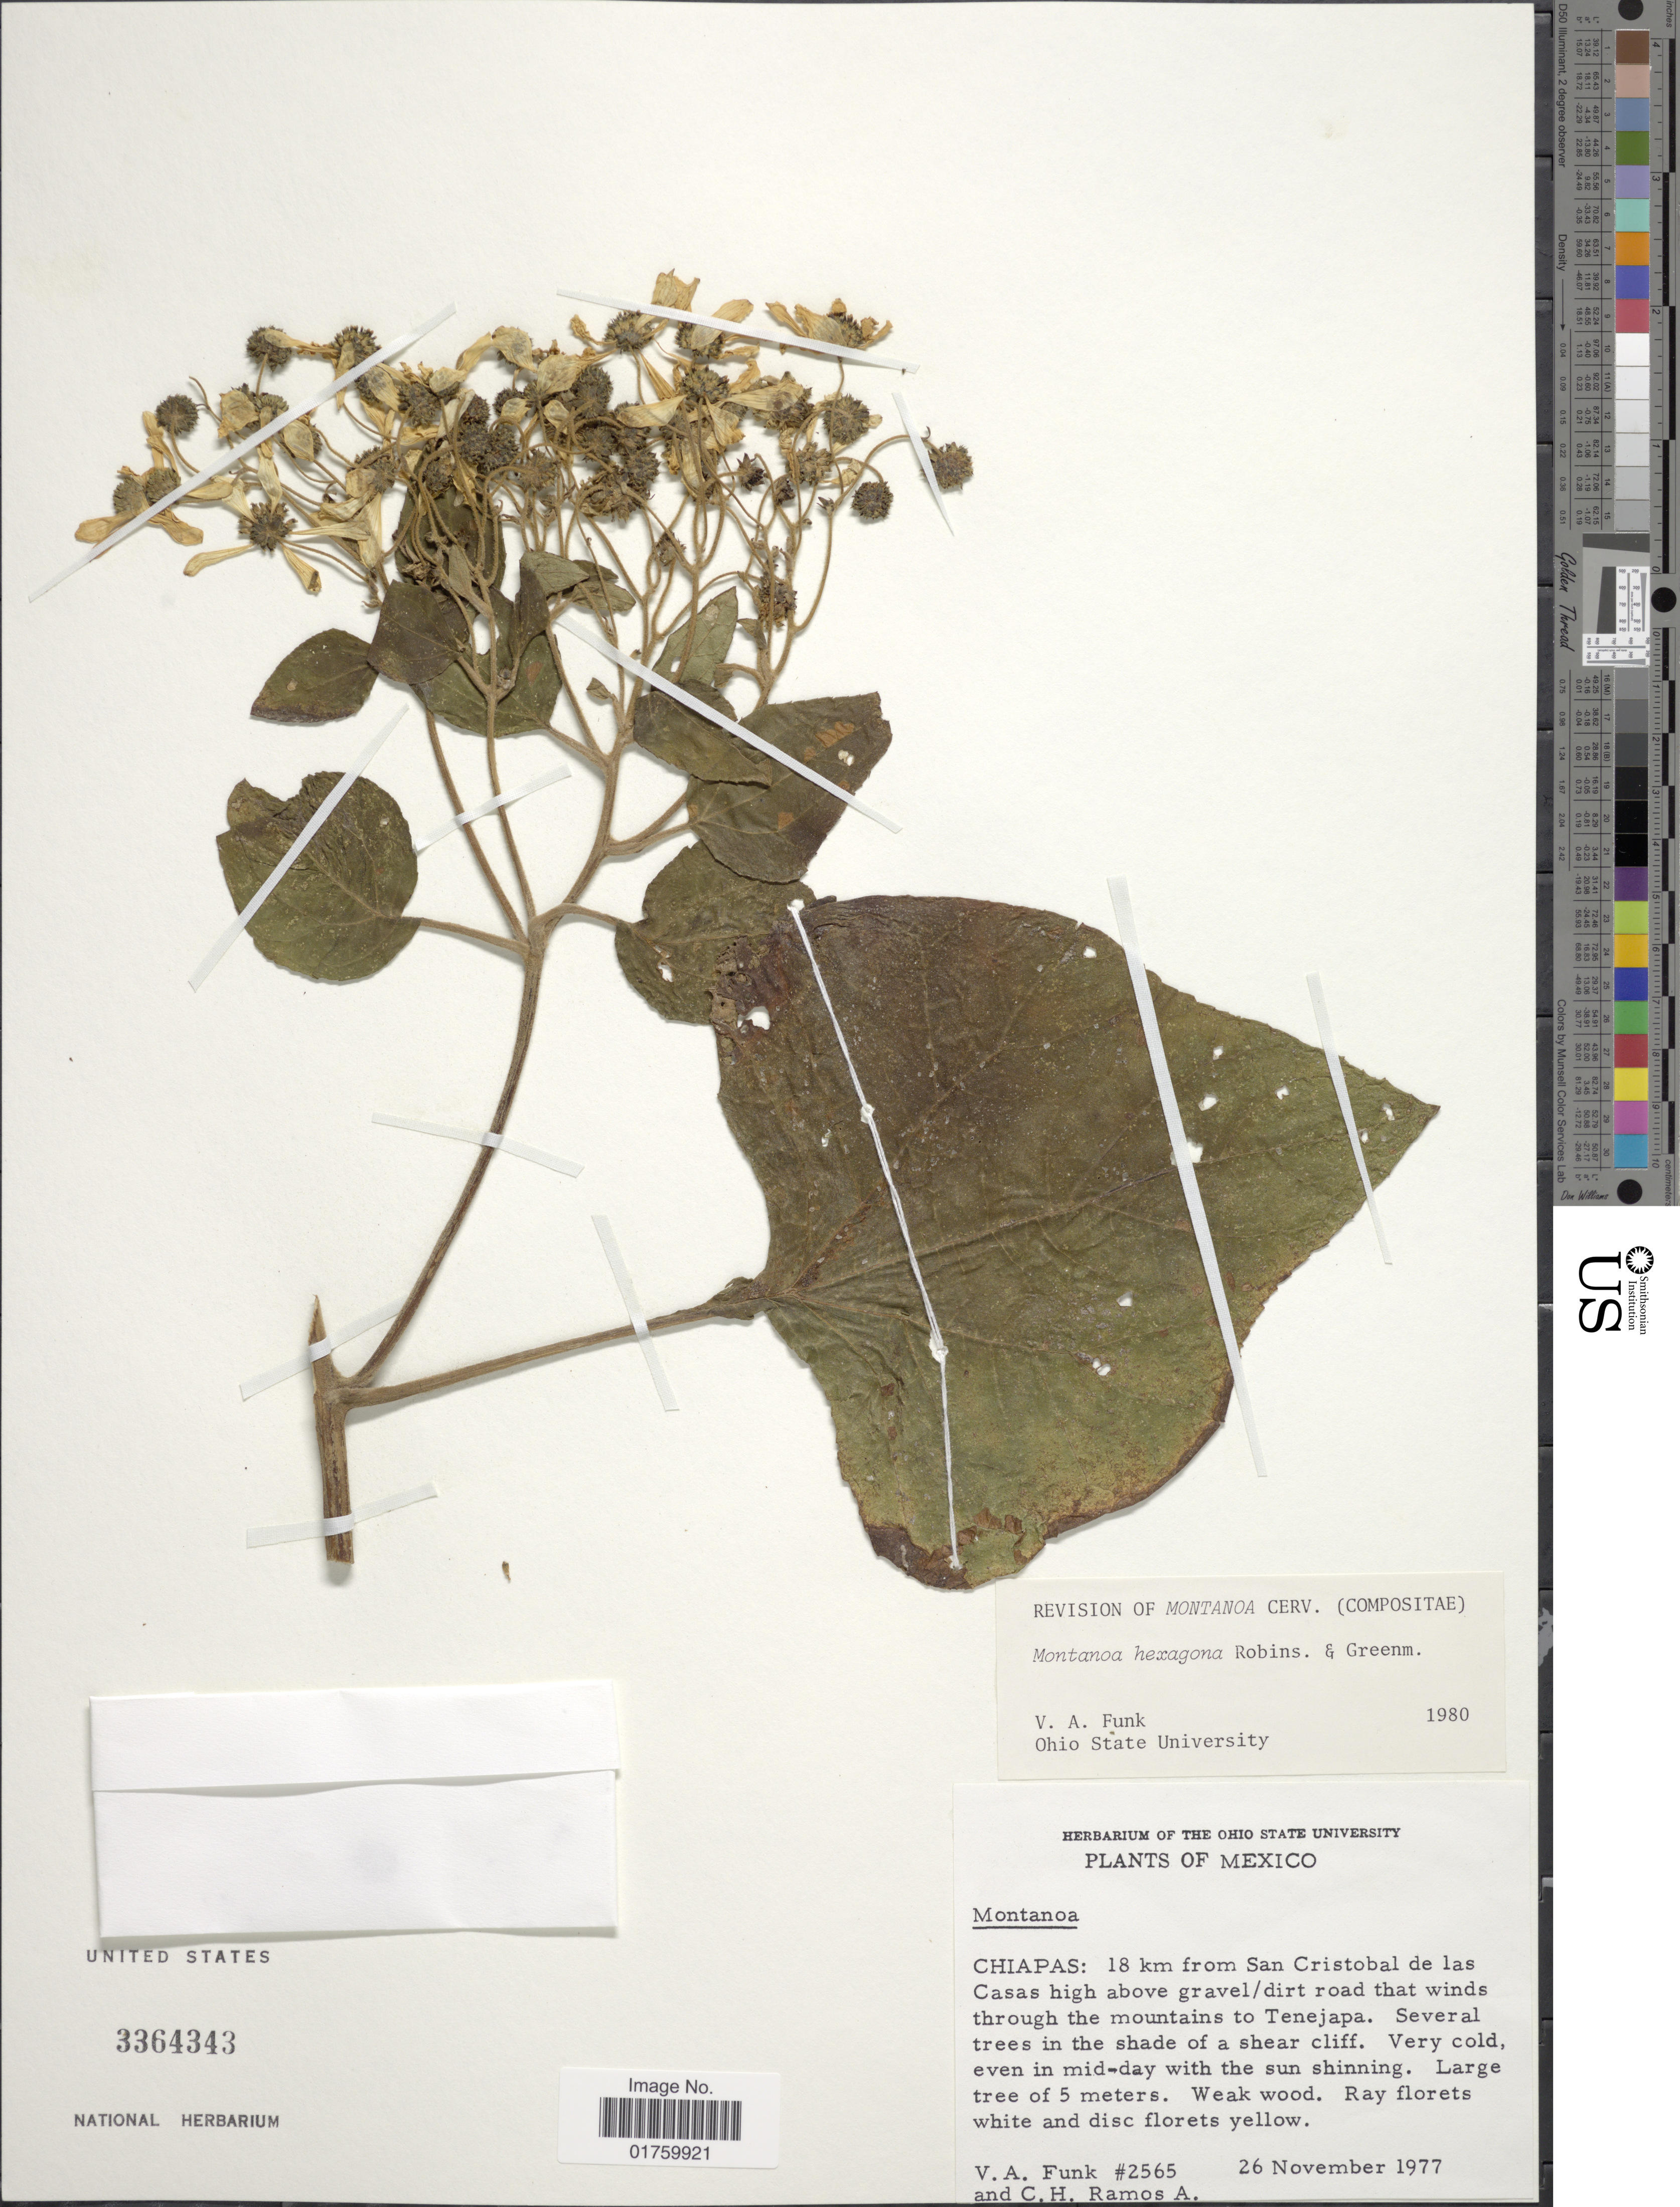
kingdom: Plantae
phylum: Tracheophyta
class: Magnoliopsida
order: Asterales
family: Asteraceae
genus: Montanoa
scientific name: Montanoa hexagona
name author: B.L. Rob. & Greenm.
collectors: V. Funk & C. H. Ramos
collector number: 2565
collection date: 1977-11-26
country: Mexico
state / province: Chiapas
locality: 18 km from San Cristobal de las Casas high above gravel/dirt road that winds through the mountains to Tenejapa.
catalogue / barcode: US 3364343